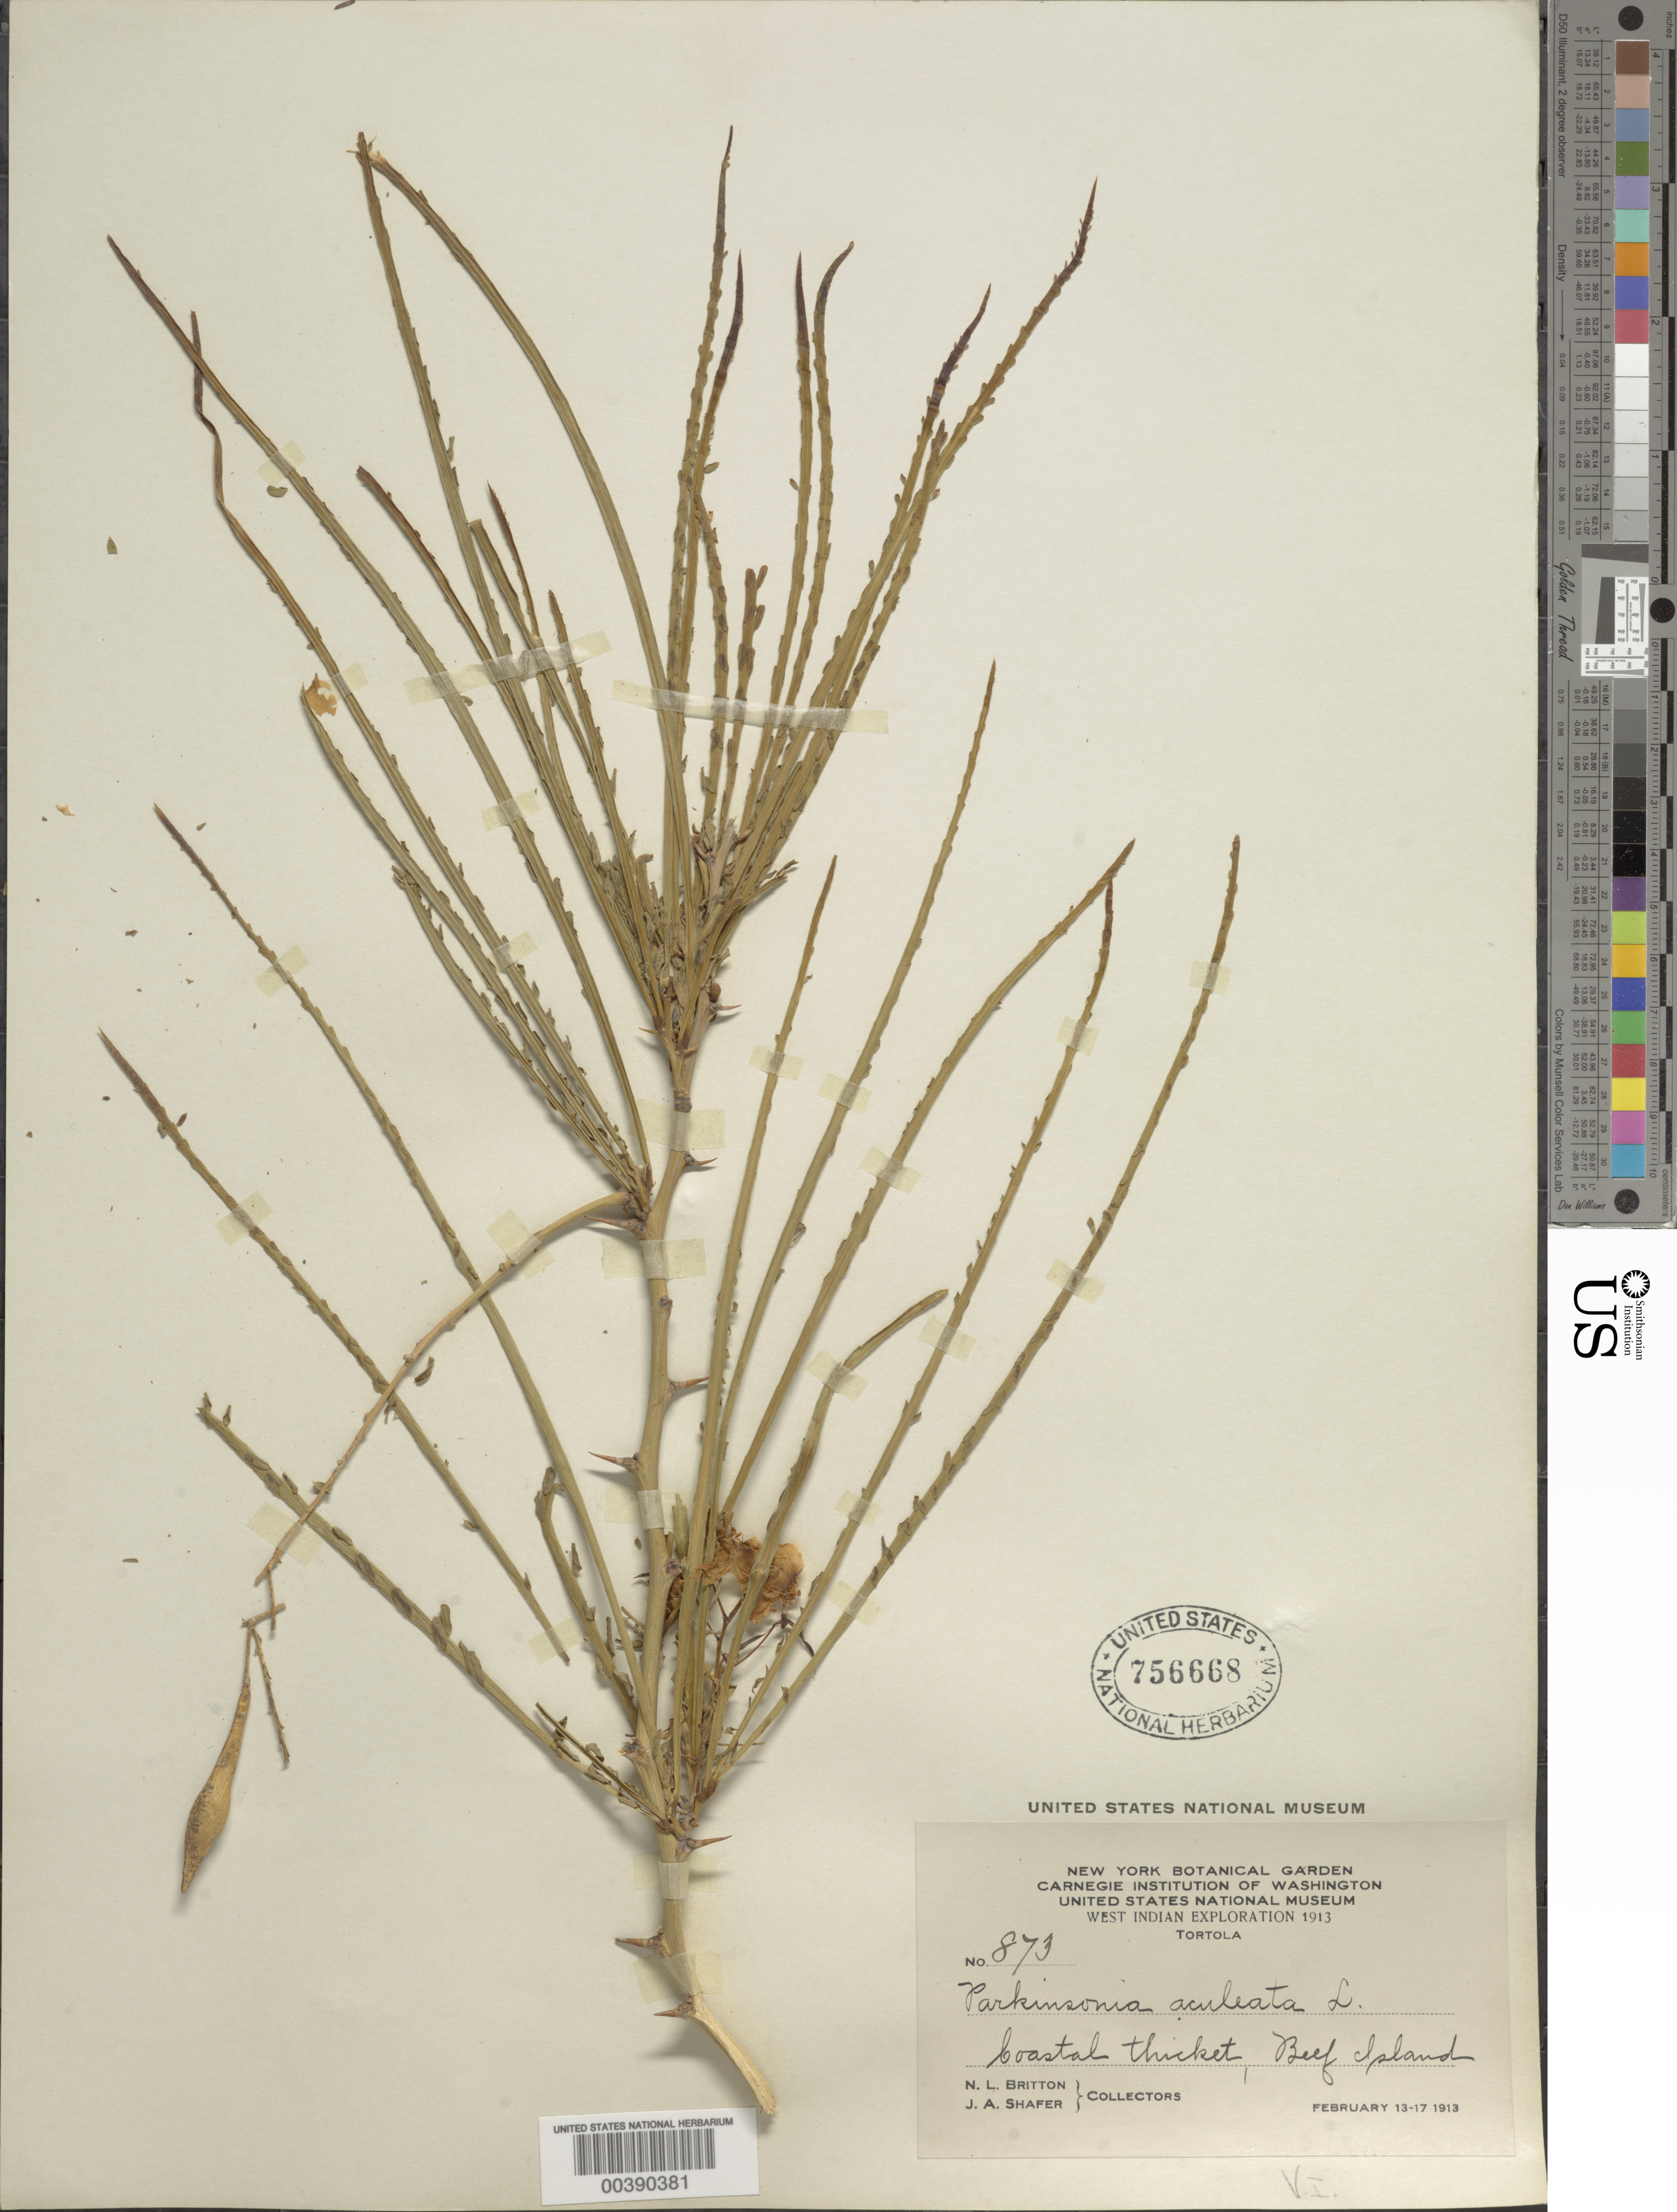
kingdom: Plantae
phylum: Tracheophyta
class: Magnoliopsida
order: Fabales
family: Fabaceae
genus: Parkinsonia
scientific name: Parkinsonia aculeata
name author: L.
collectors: N. Britton & J. A. Shafer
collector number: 873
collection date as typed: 13 Feb 1913 to 17 Feb 1913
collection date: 1913-02-13/1913-02-17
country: British Virgin Islands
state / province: Tortola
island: Tortola Island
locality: Beef i.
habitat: Coastal thicket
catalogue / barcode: US 756668